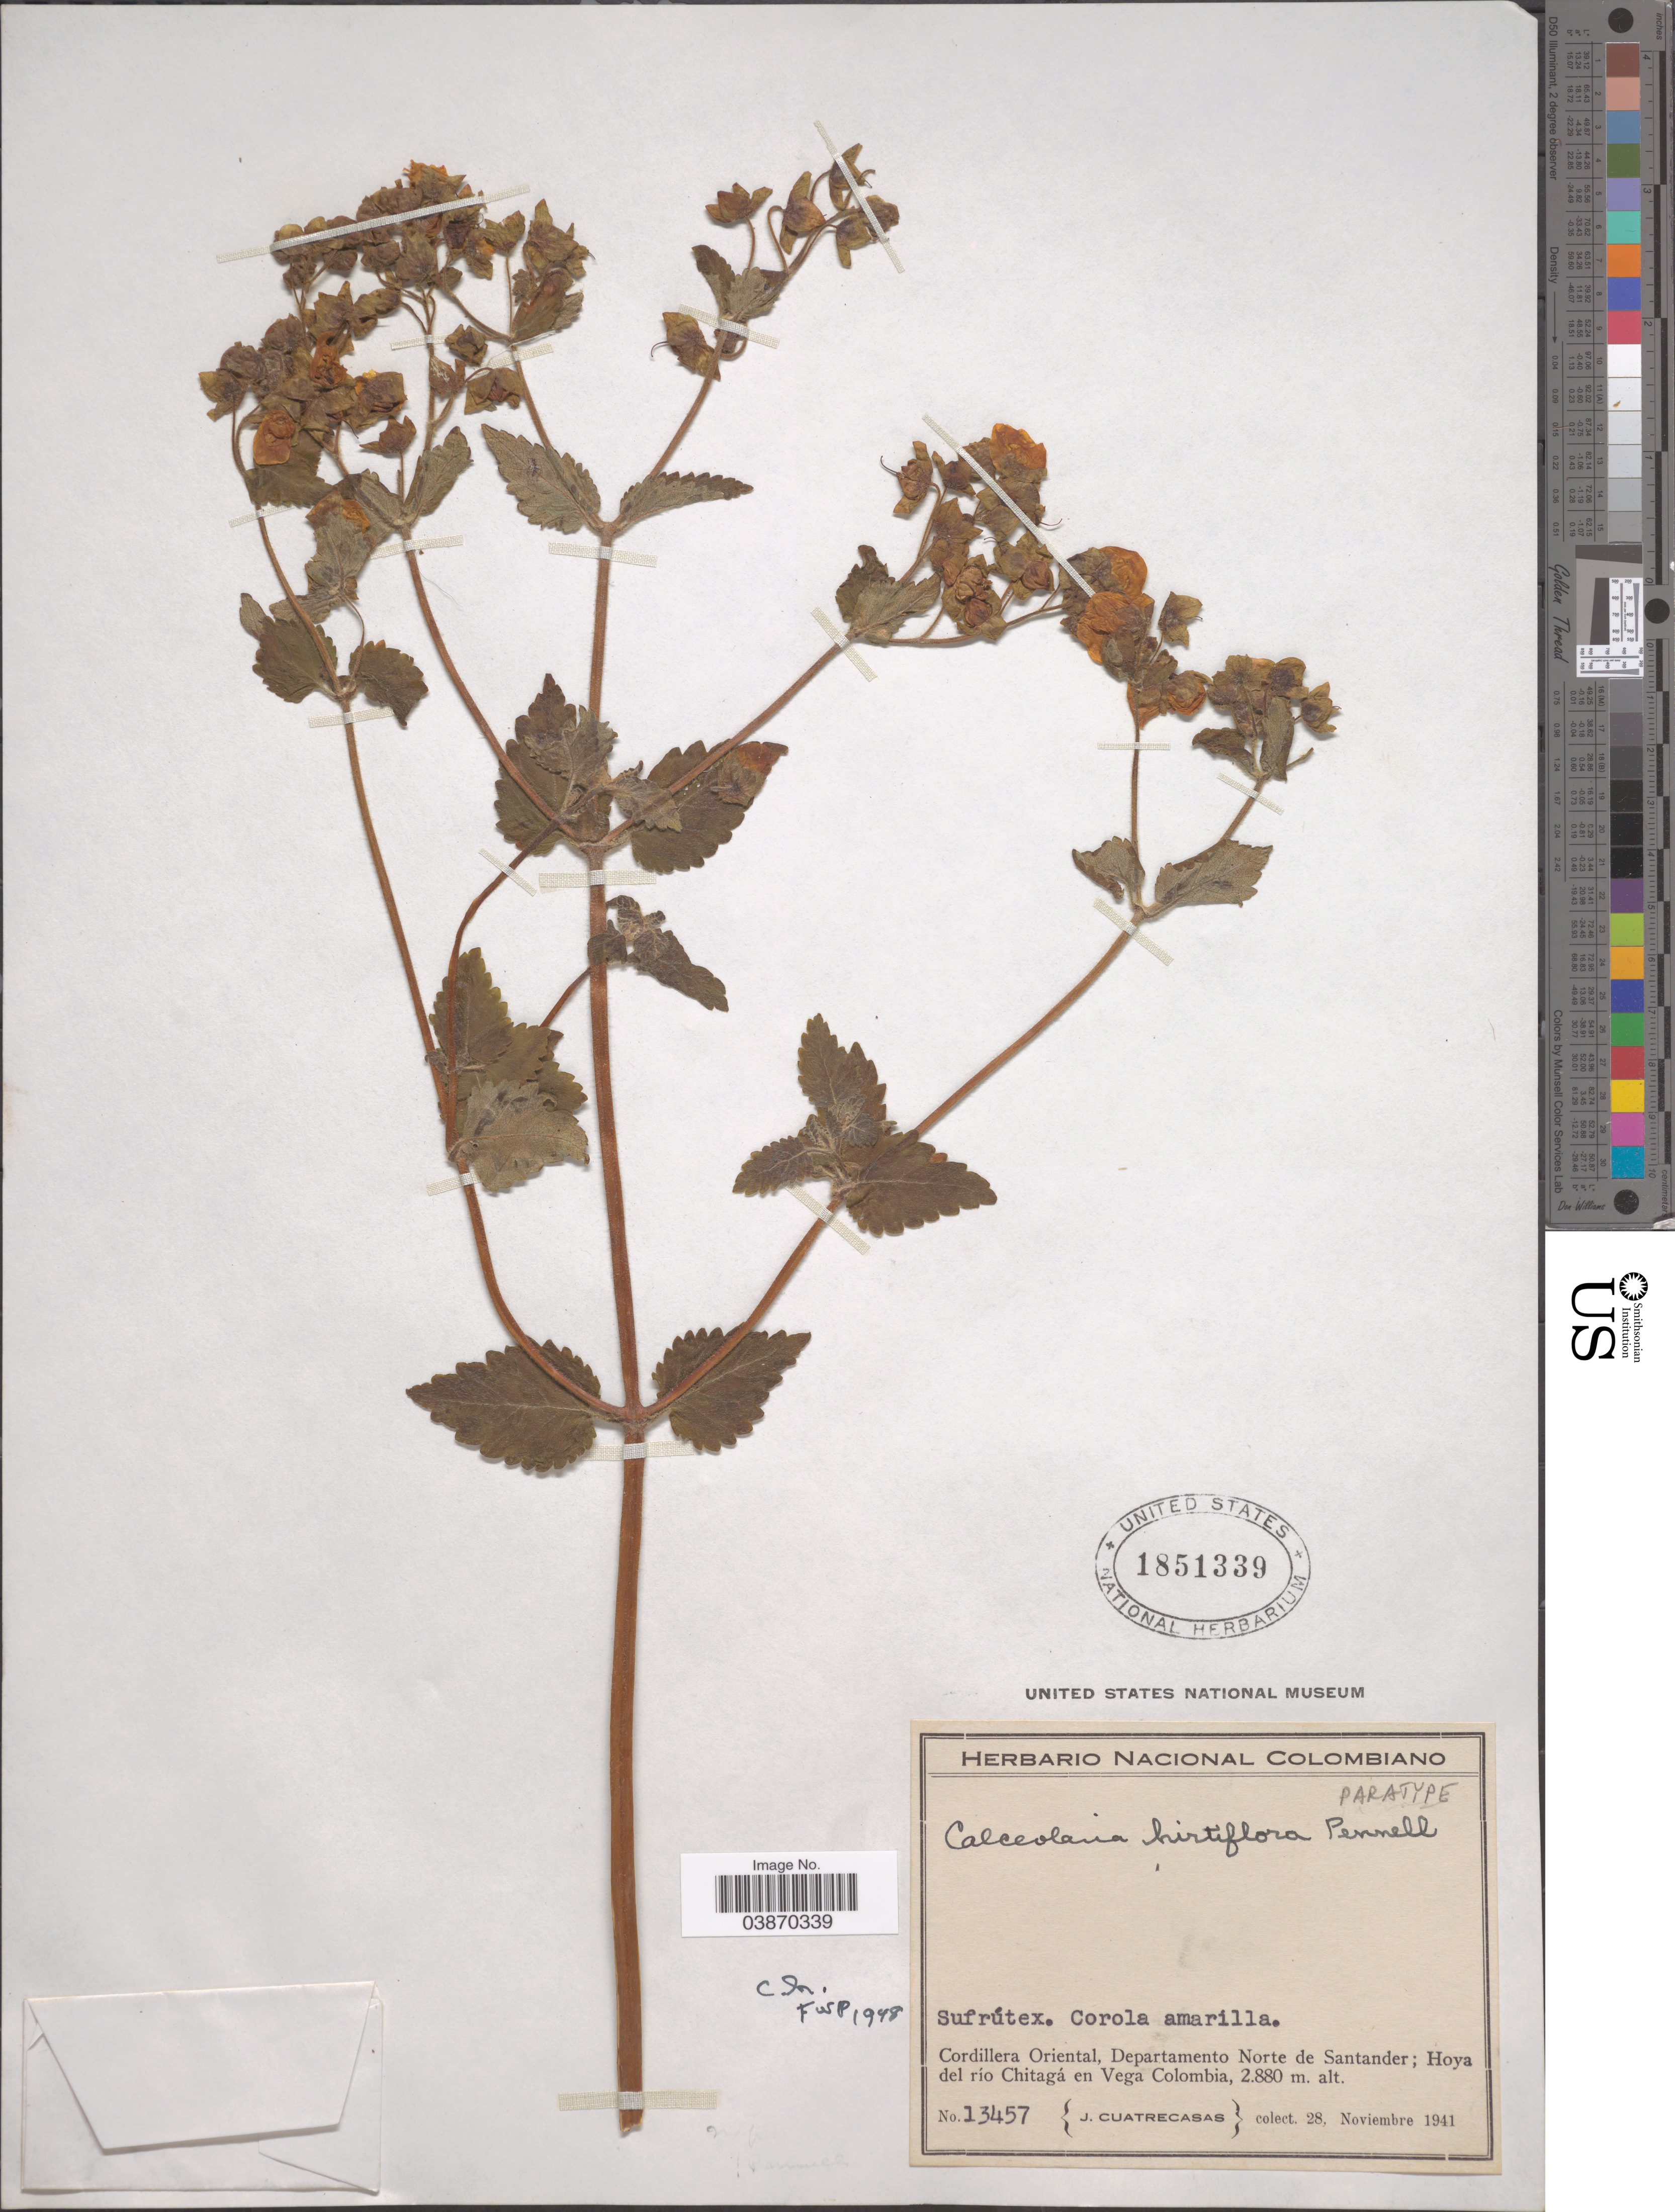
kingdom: Plantae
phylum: Tracheophyta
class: Magnoliopsida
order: Lamiales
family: Calceolariaceae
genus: Calceolaria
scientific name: Calceolaria hirtiflora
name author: Pennell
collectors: J. Cuatrecasas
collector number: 13457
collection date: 1941-11-28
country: Colombia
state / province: Norte de Santander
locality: Cordillera Oriental, Departamento Norte de Santander; Hoya del río Chitagá en Vega Colombia.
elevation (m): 2880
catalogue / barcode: US 1851339